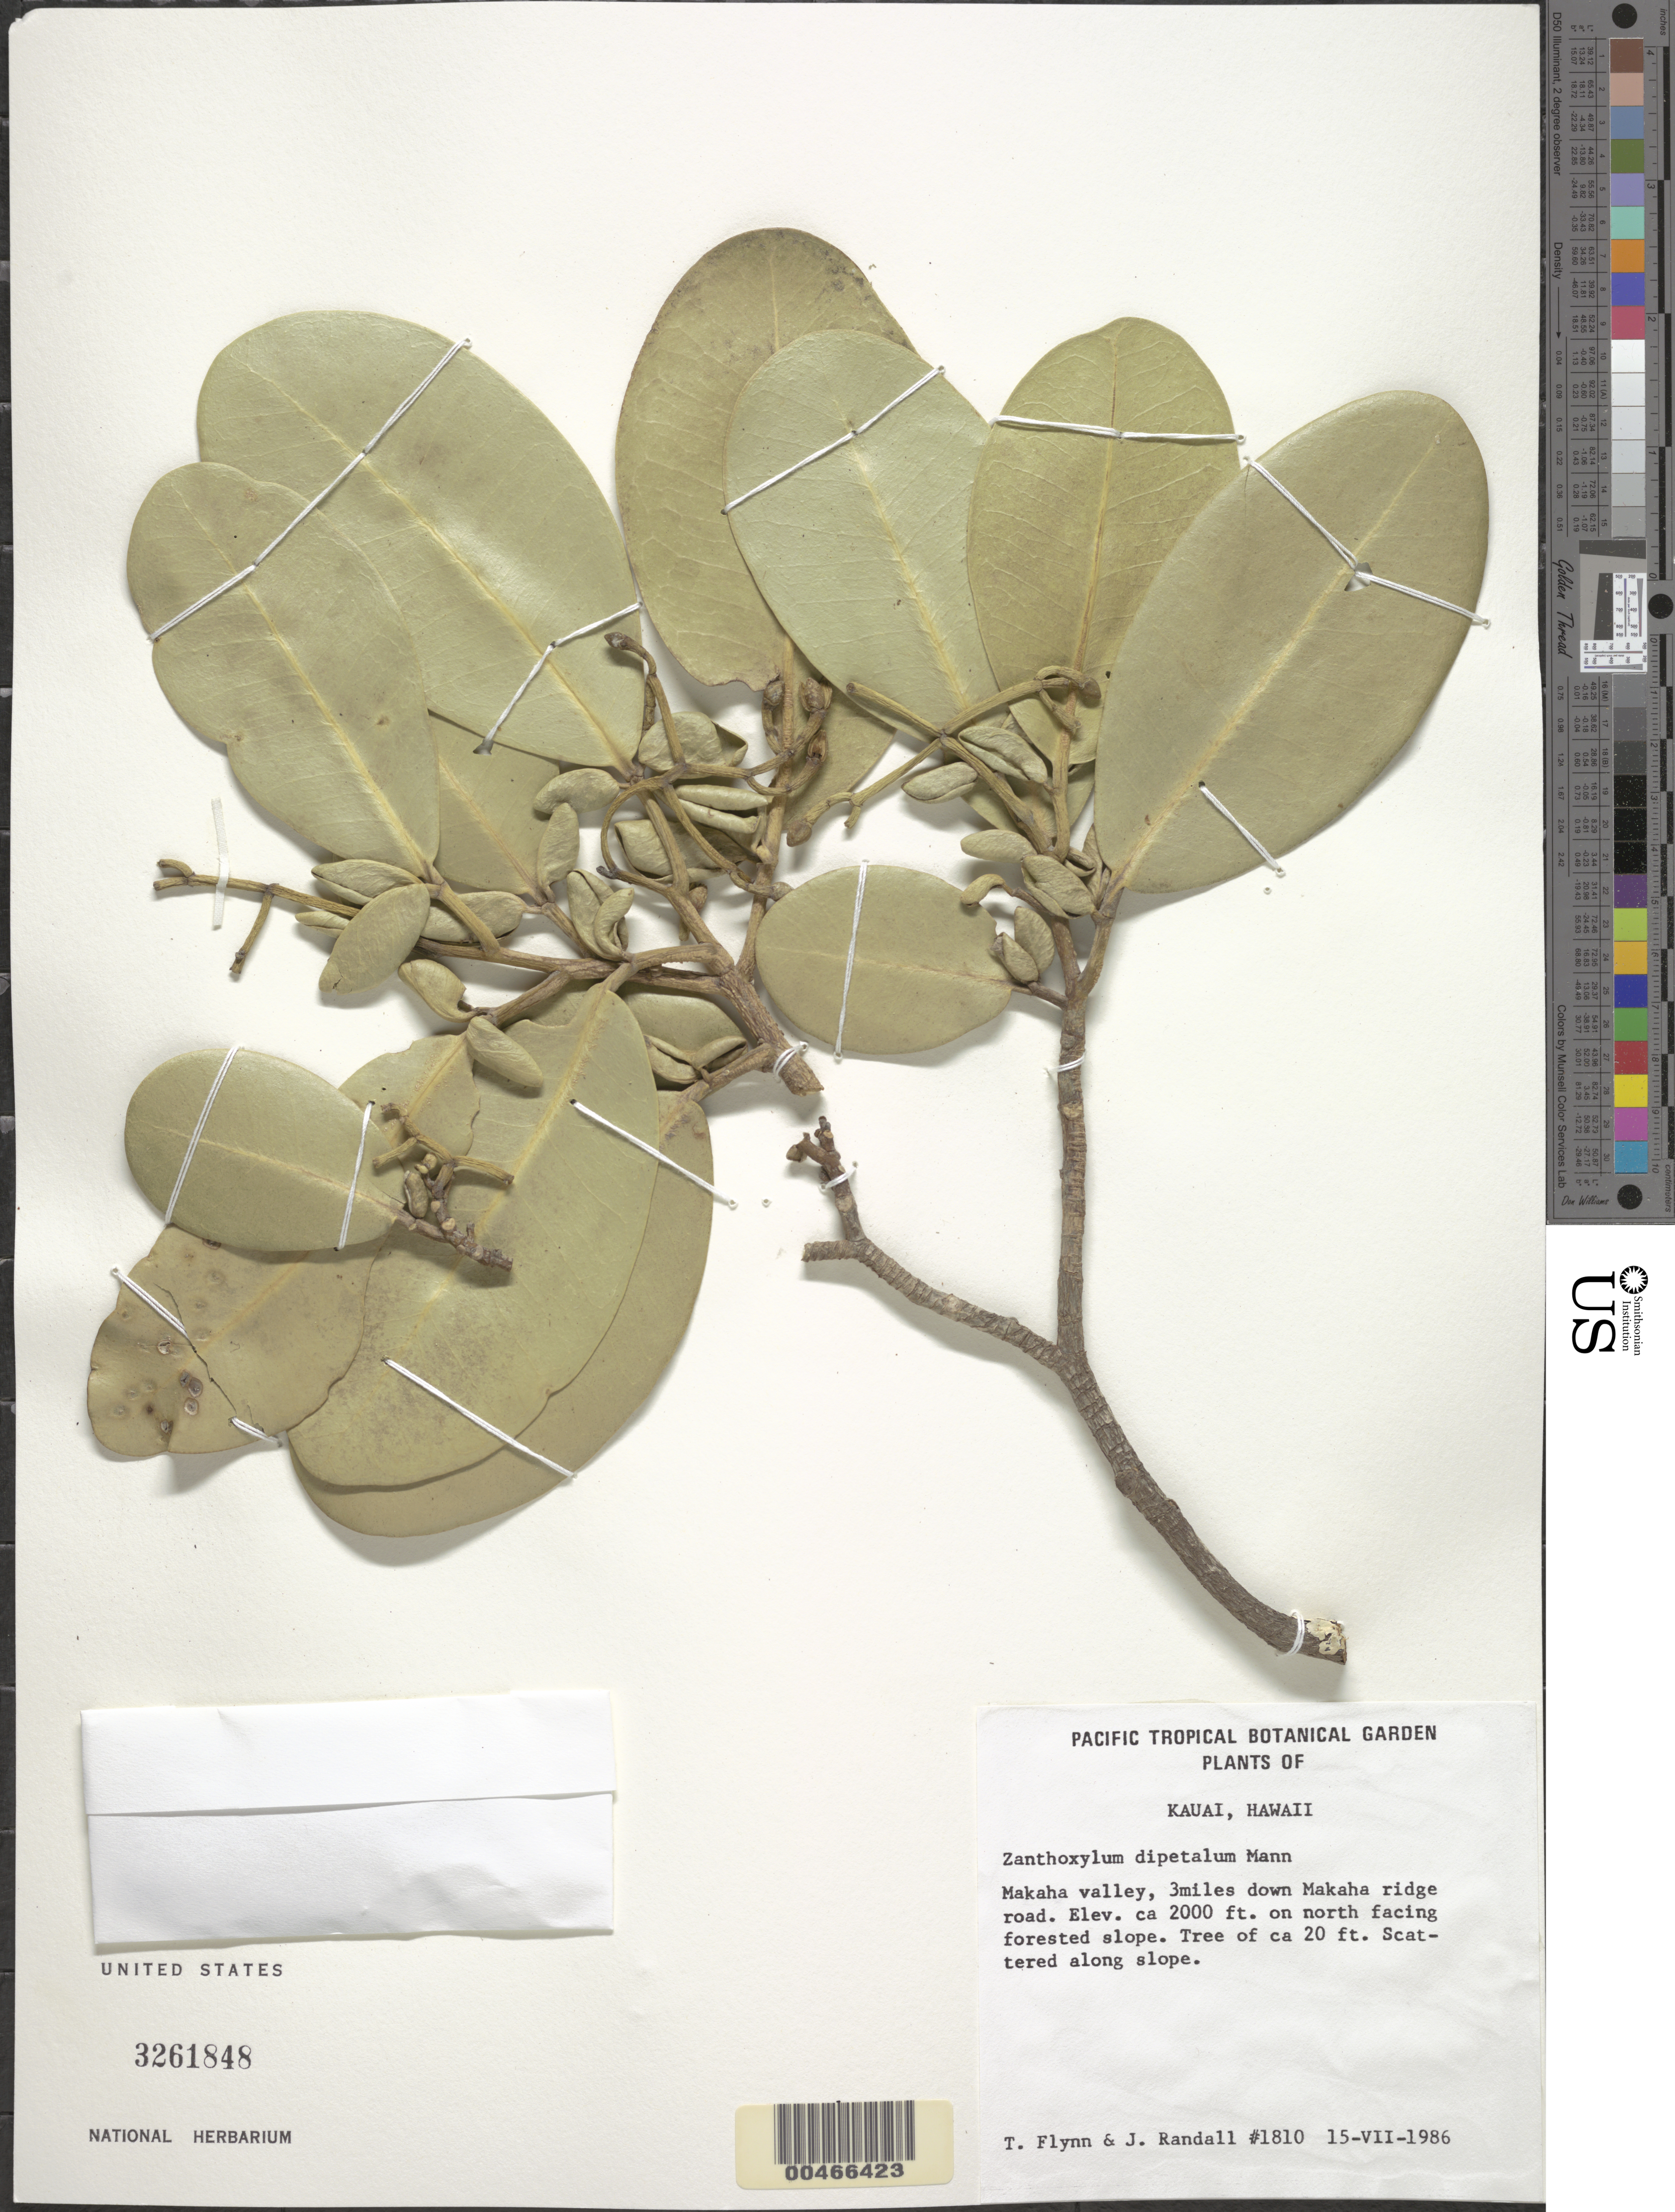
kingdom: Plantae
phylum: Tracheophyta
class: Magnoliopsida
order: Sapindales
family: Rutaceae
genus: Zanthoxylum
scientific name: Zanthoxylum dipetalum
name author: H. Mann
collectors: T. W. Flynn & J. Randall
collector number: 1810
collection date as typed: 15 Jul 1986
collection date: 1986-07-15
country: United States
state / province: Hawaii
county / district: Kauai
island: Kaua'i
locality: Makaha valley, 3 mi down Makaha Ridge Rd.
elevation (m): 610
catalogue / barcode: US 3261848